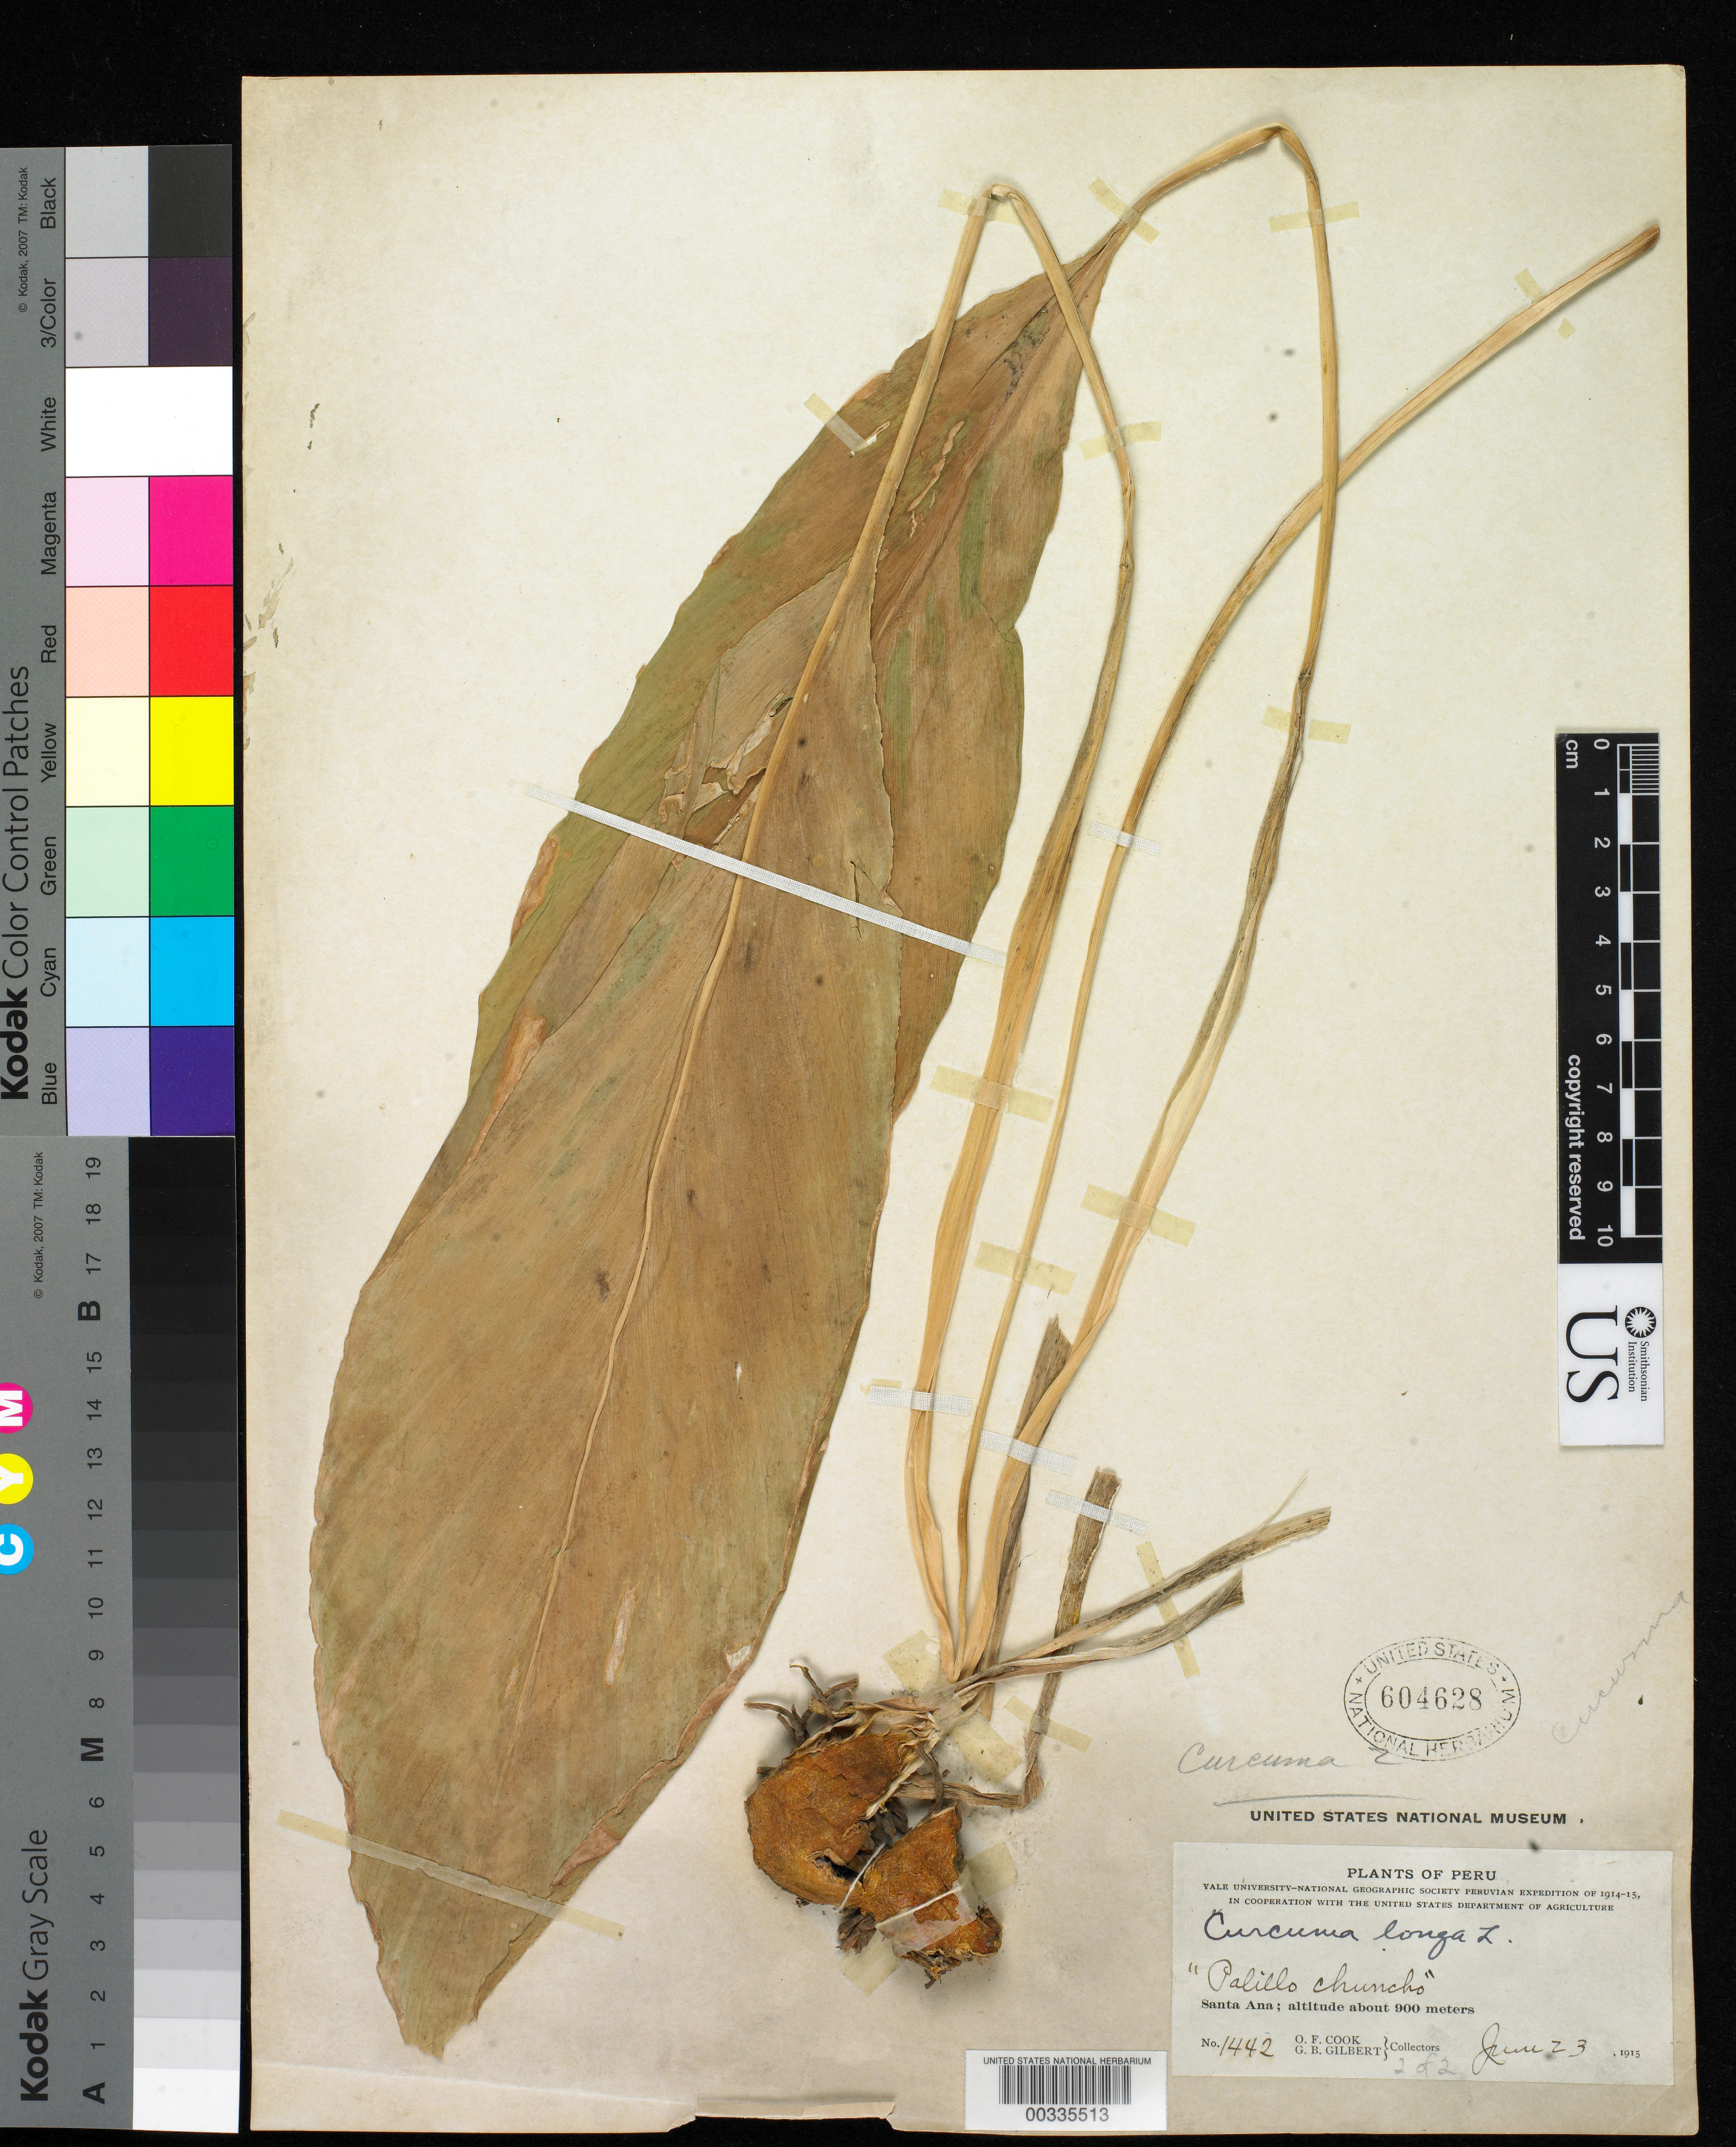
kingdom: Plantae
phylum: Tracheophyta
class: Liliopsida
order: Zingiberales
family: Zingiberaceae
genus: Curcuma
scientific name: Curcuma longa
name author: L.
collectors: O. F. Cook & G. B. Gilbert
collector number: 1442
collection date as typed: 23 Jun 1915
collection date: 1915-06-23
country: Peru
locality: Santa Ana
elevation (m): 900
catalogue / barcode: US 604628